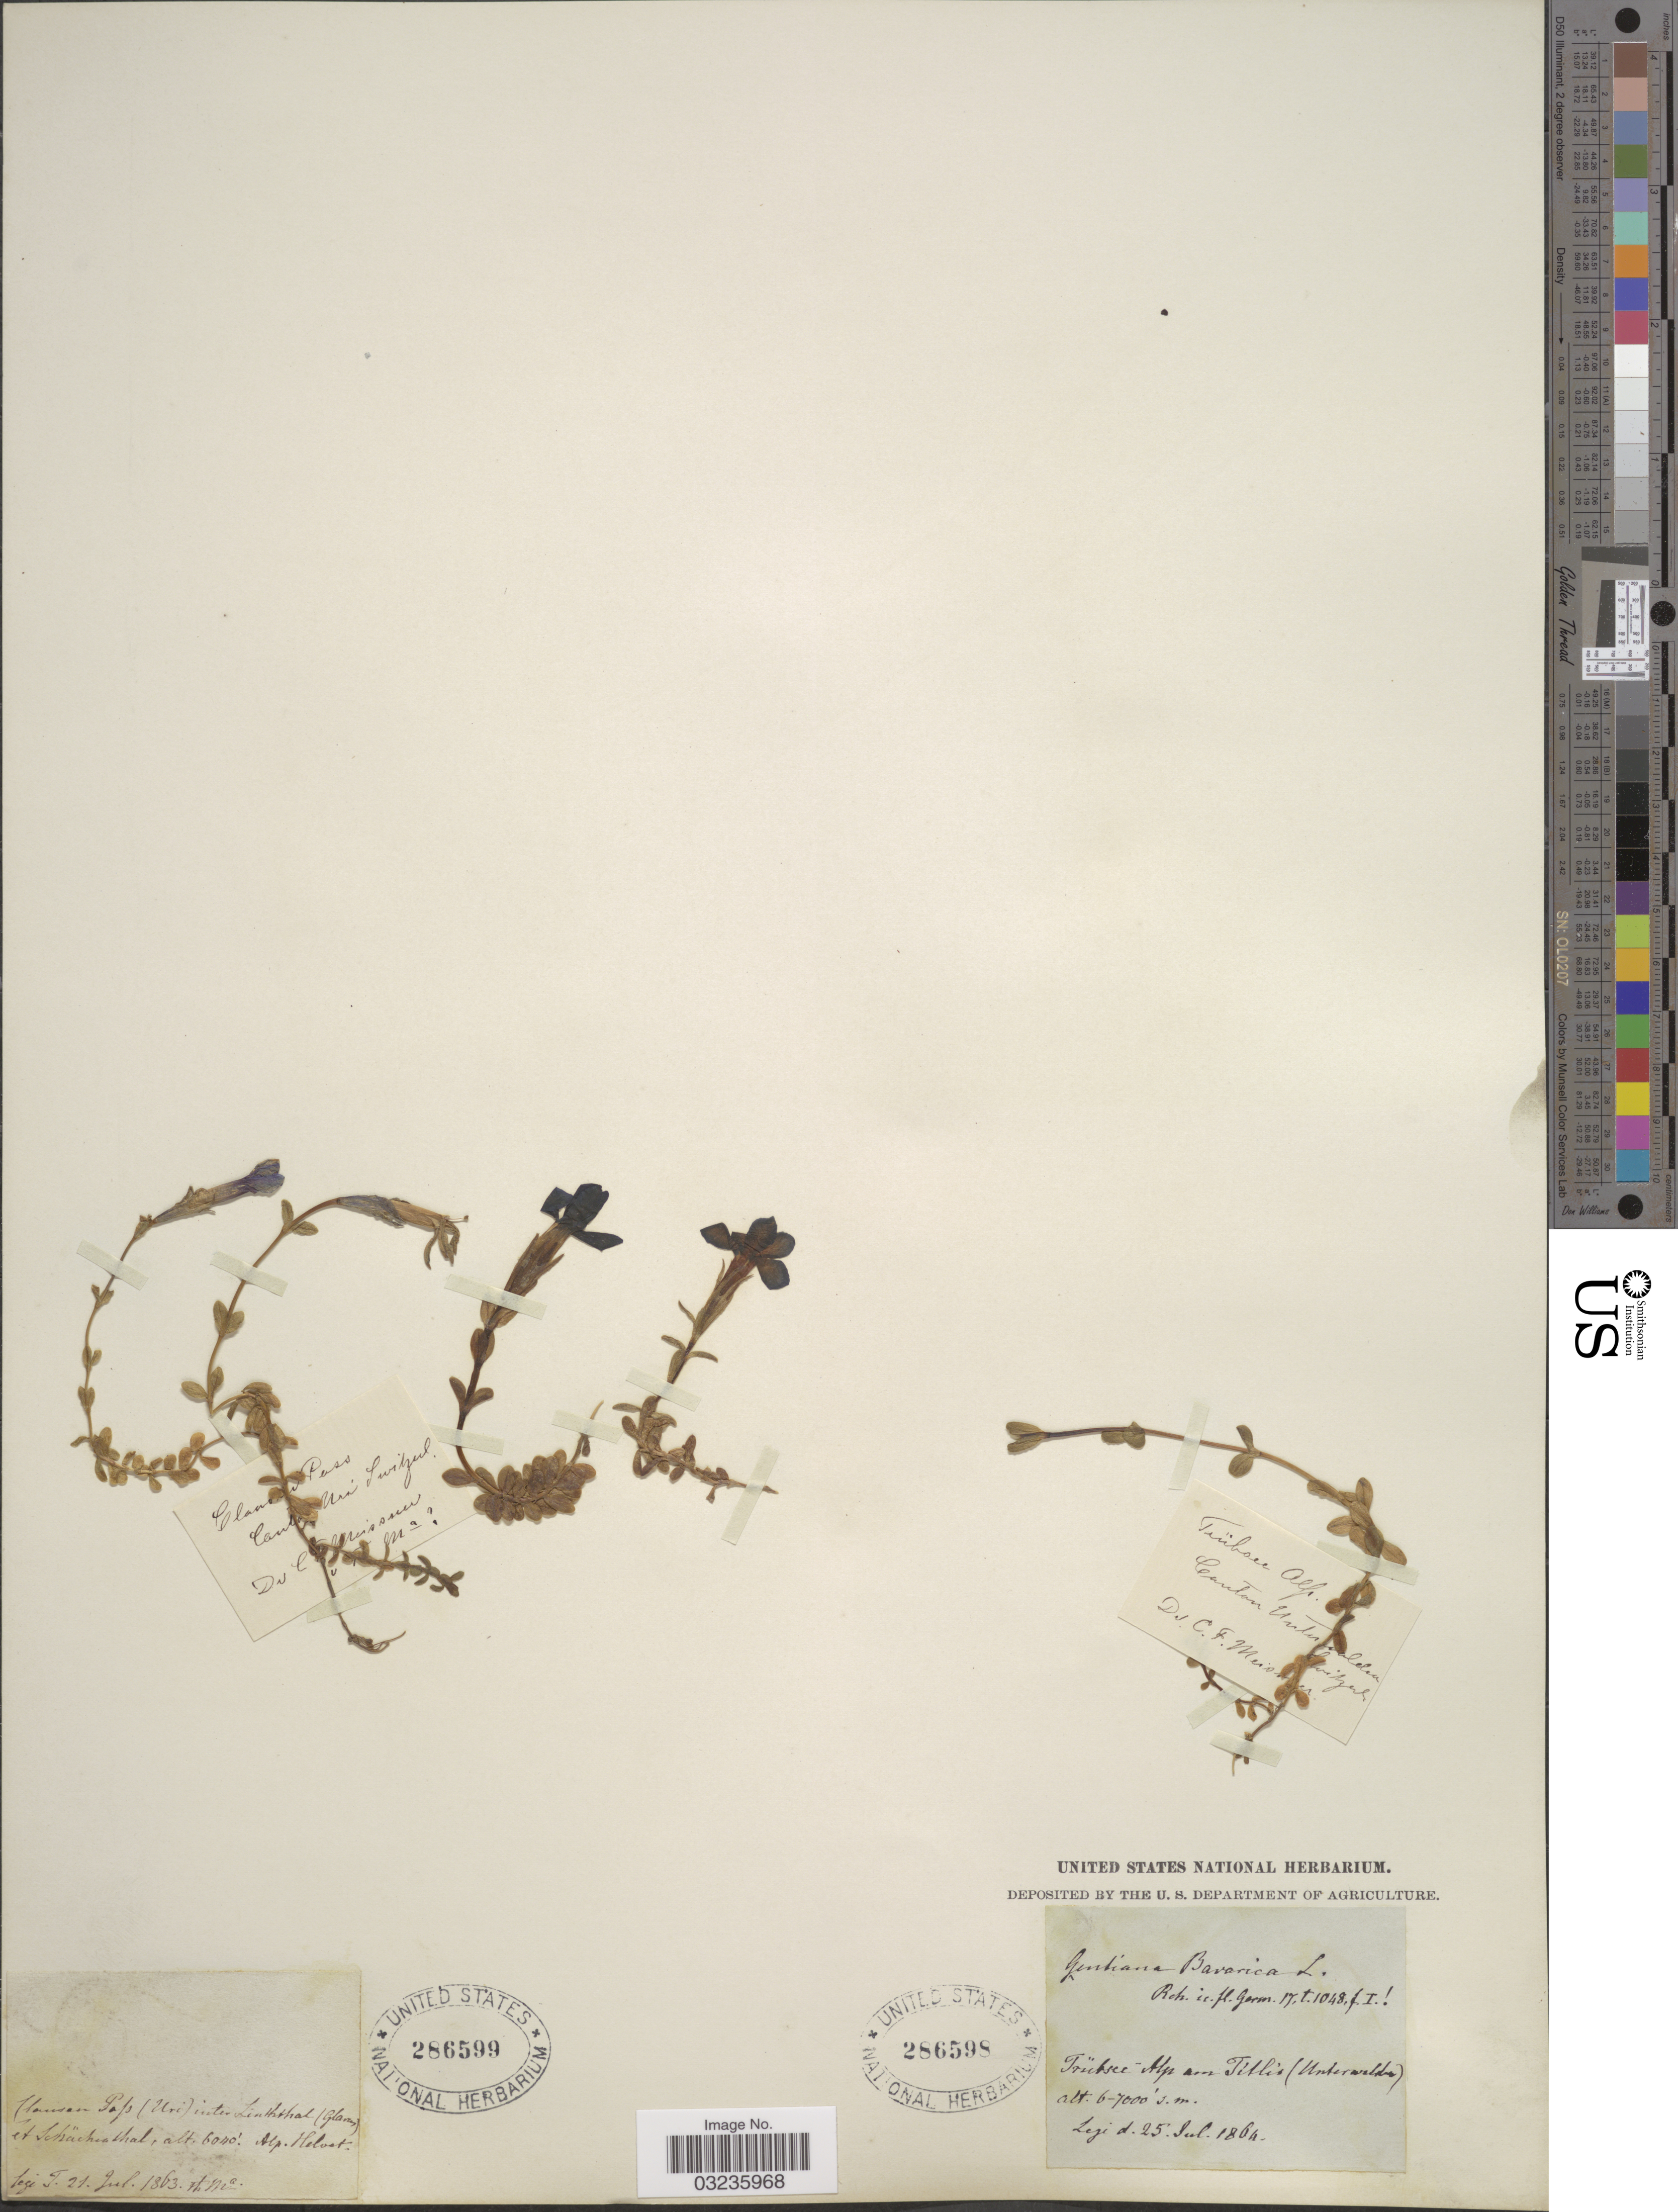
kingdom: Plantae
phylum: Tracheophyta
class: Magnoliopsida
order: Gentianales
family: Gentianaceae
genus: Gentiana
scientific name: Gentiana bavarica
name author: L.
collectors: C. F. W. Meissner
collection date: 1863-07-21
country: Switzerland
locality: Clausen Pass (Uri) inter Linththal (Glam) et Schächinshal, Alp. Helvet.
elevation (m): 1841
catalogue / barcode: US 286599-2